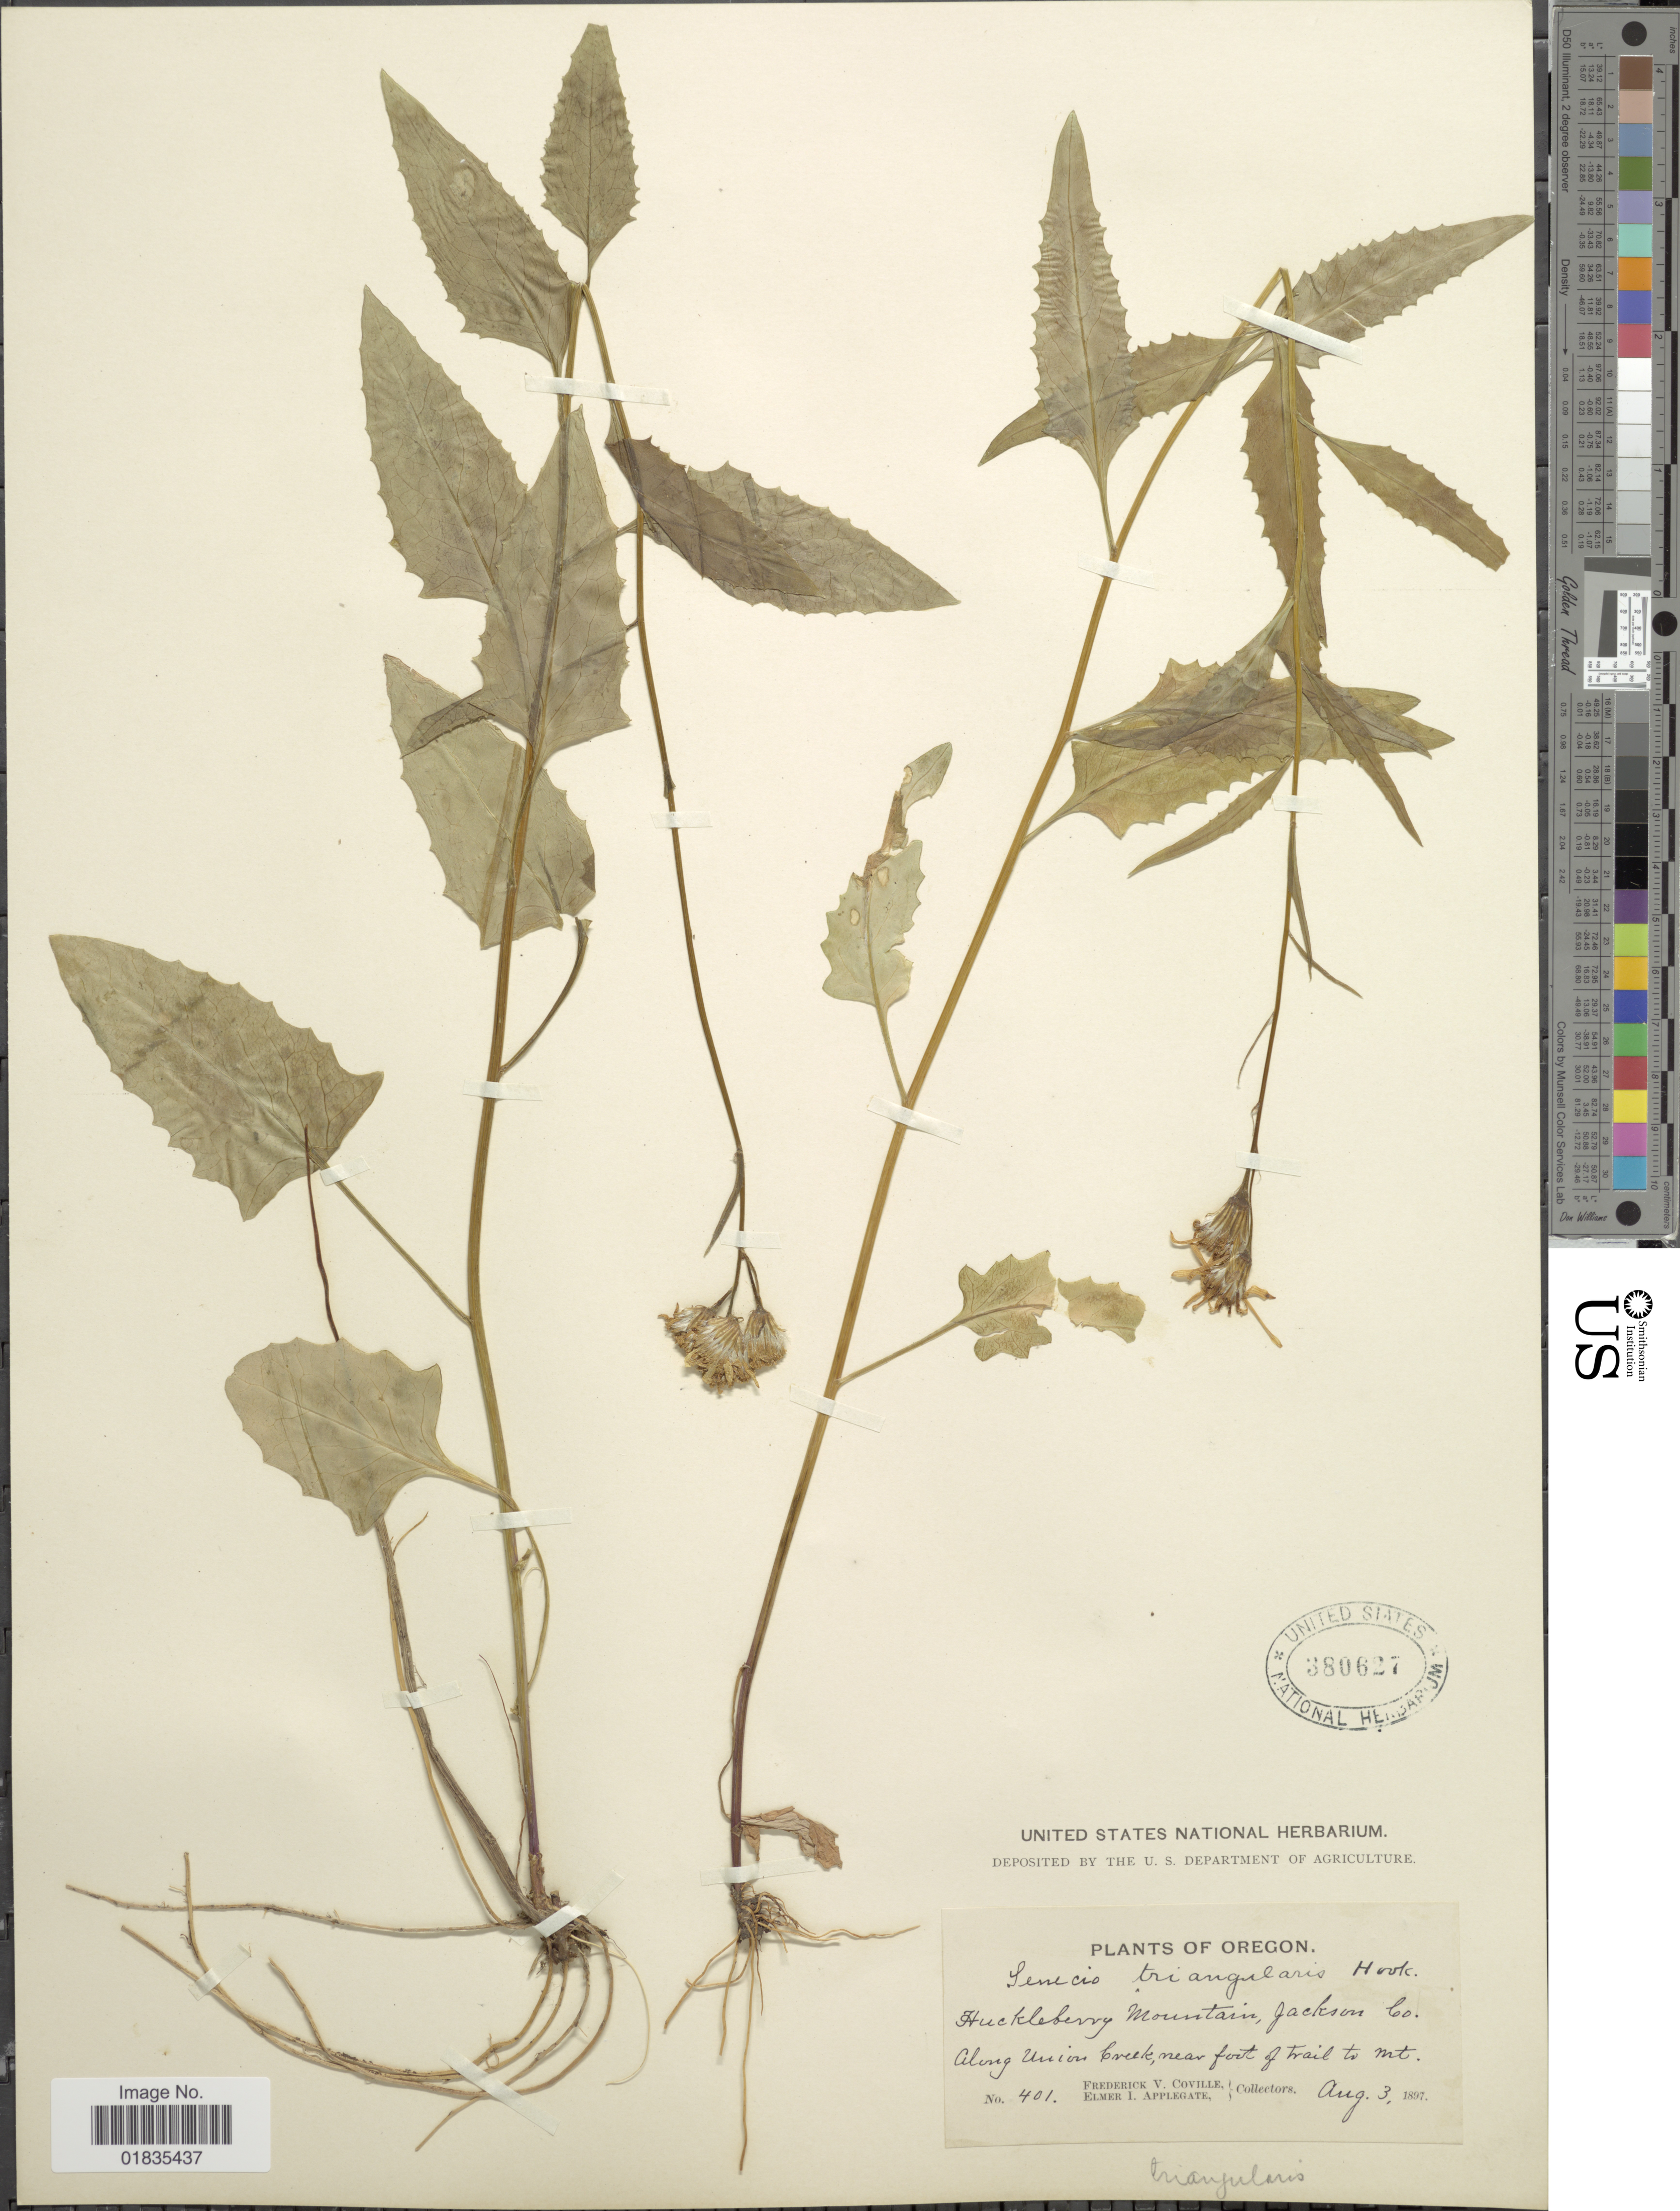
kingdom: Plantae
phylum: Tracheophyta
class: Magnoliopsida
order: Asterales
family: Asteraceae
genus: Senecio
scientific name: Senecio triangularis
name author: Hook.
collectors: F. V. Coville & E. I. Applegate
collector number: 401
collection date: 1897-08-03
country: United States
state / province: Oregon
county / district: Jackson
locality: Huckleberry Mountain, Jackson Co., along Union Creek, near foot of trail to Mt.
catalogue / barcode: US 380627